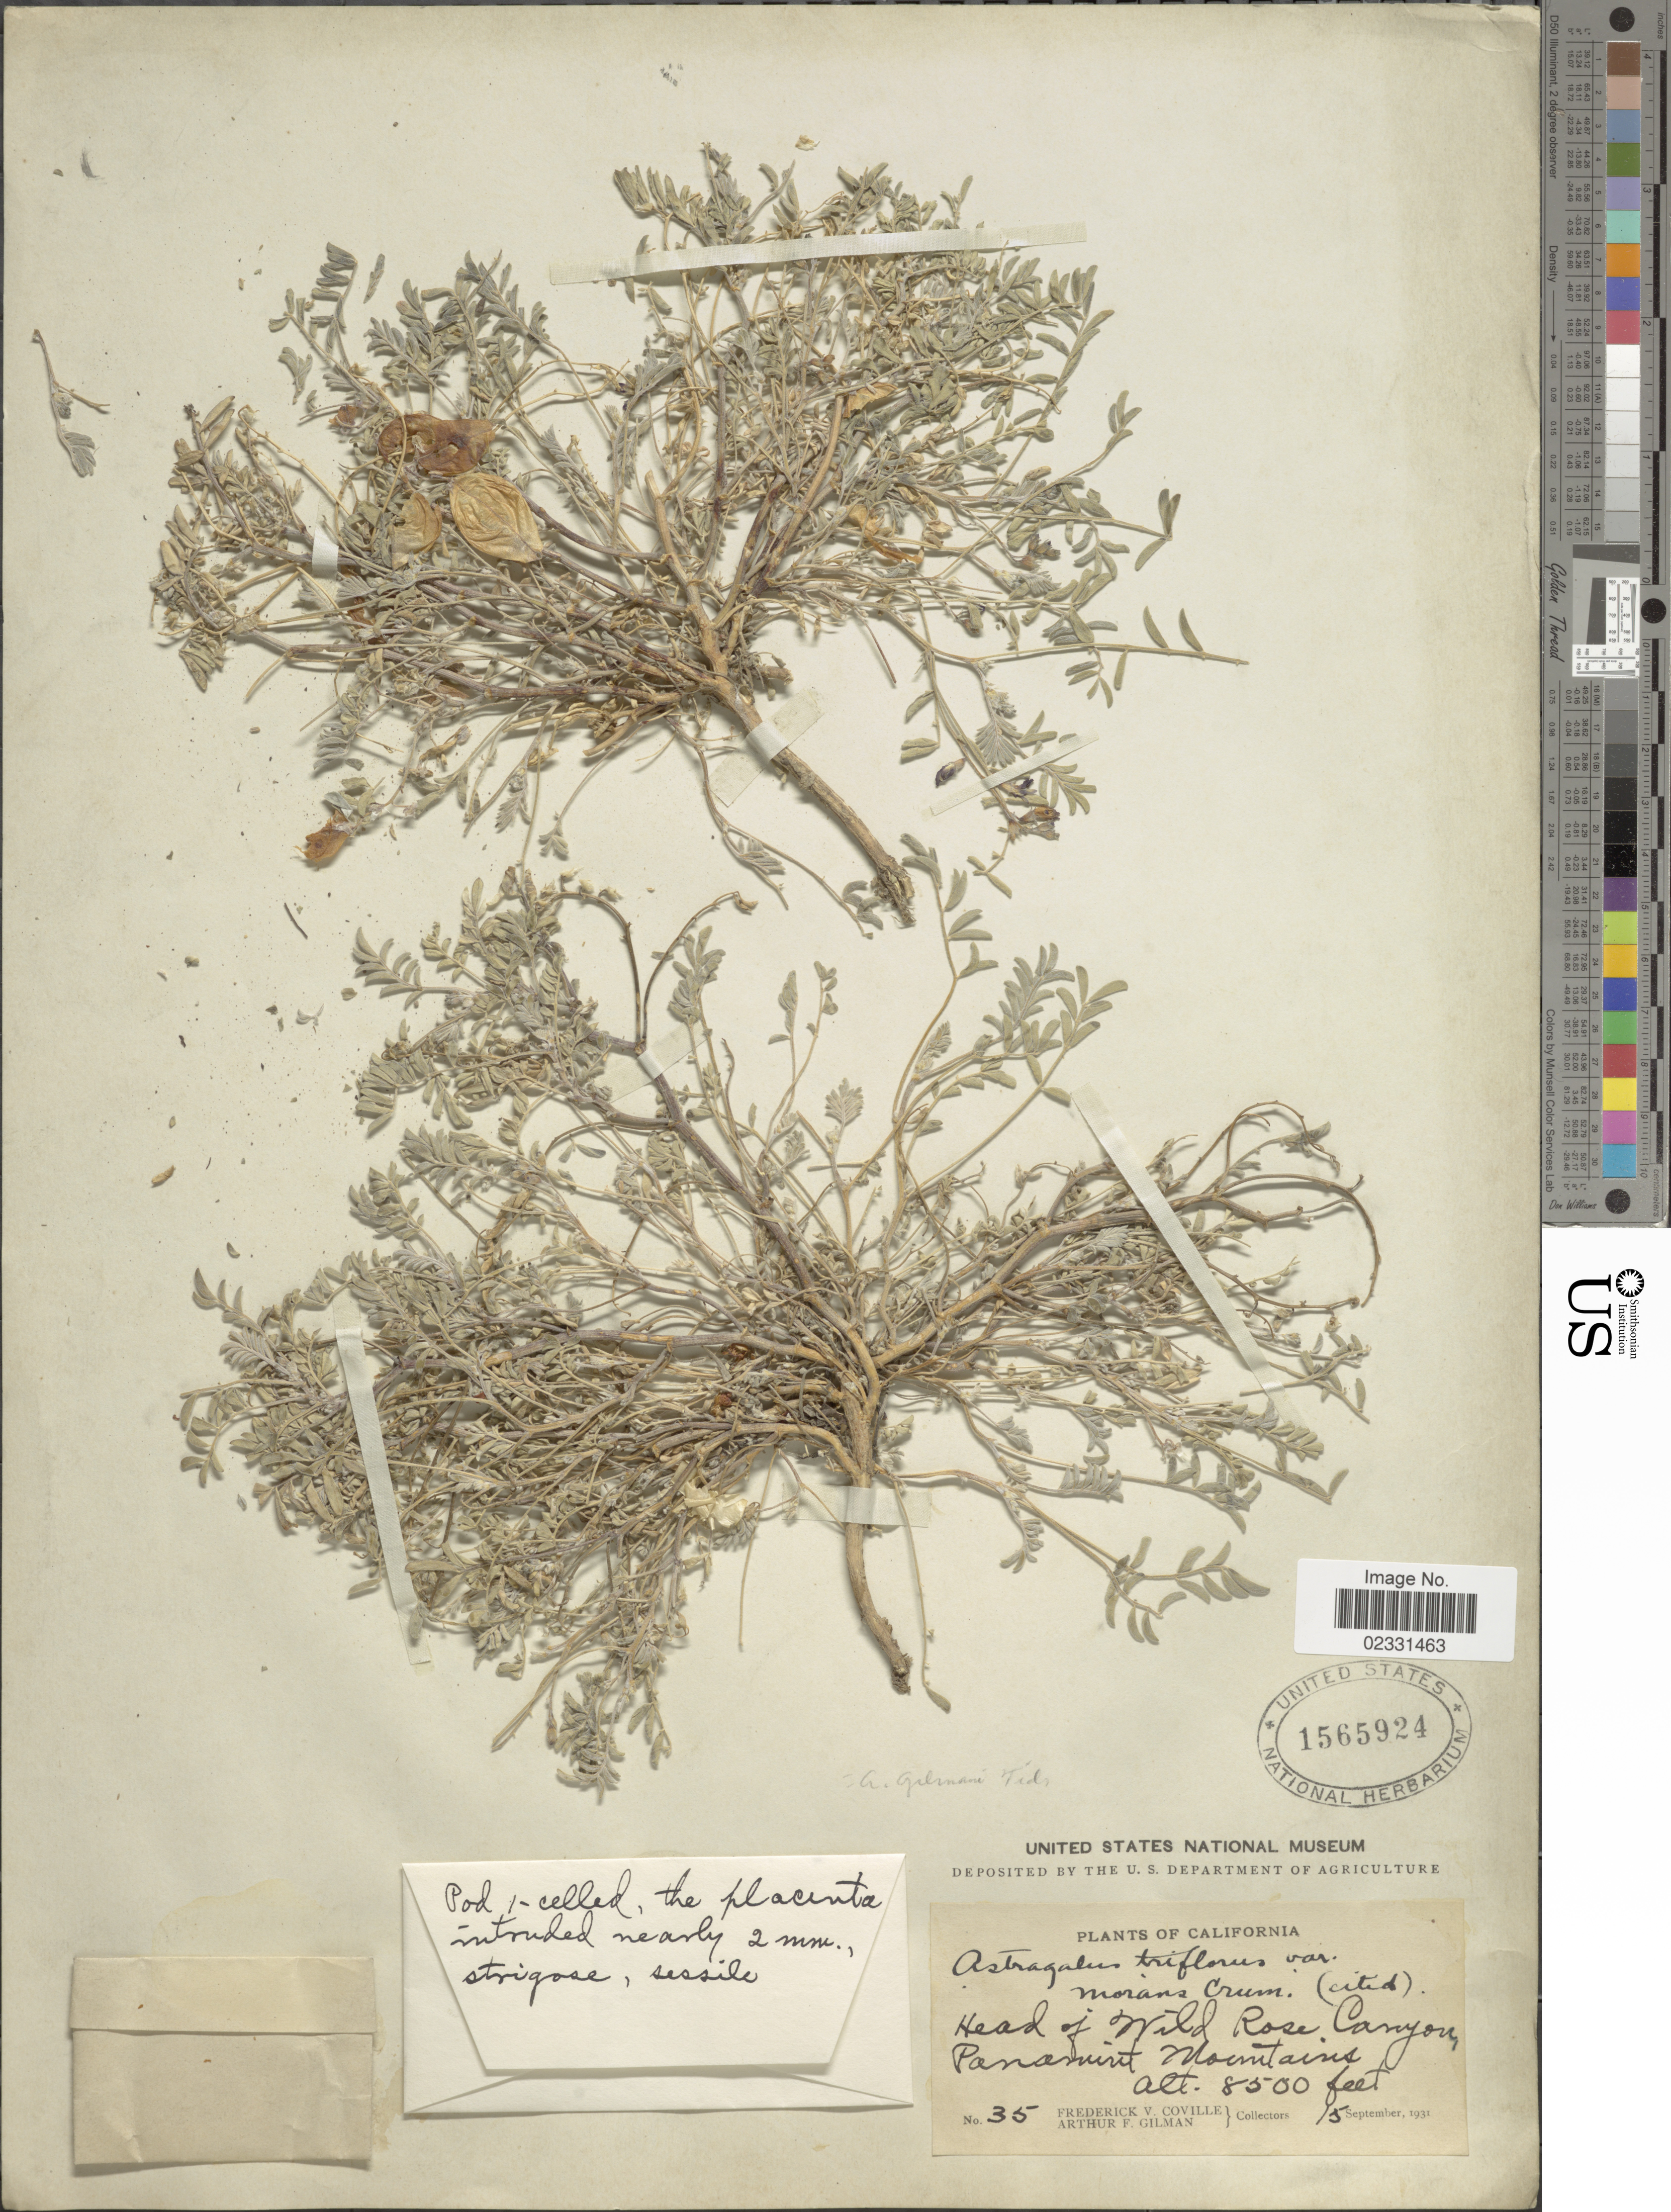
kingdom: Plantae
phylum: Tracheophyta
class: Magnoliopsida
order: Fabales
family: Fabaceae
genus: Astragalus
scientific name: Astragalus gilensis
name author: Greene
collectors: F. V. Coville & A. Gilman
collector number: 35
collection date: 1931-09-15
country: United States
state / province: California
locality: Head of Wild Rose Canyon Panamint Mountains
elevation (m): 2591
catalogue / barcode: US 1565924